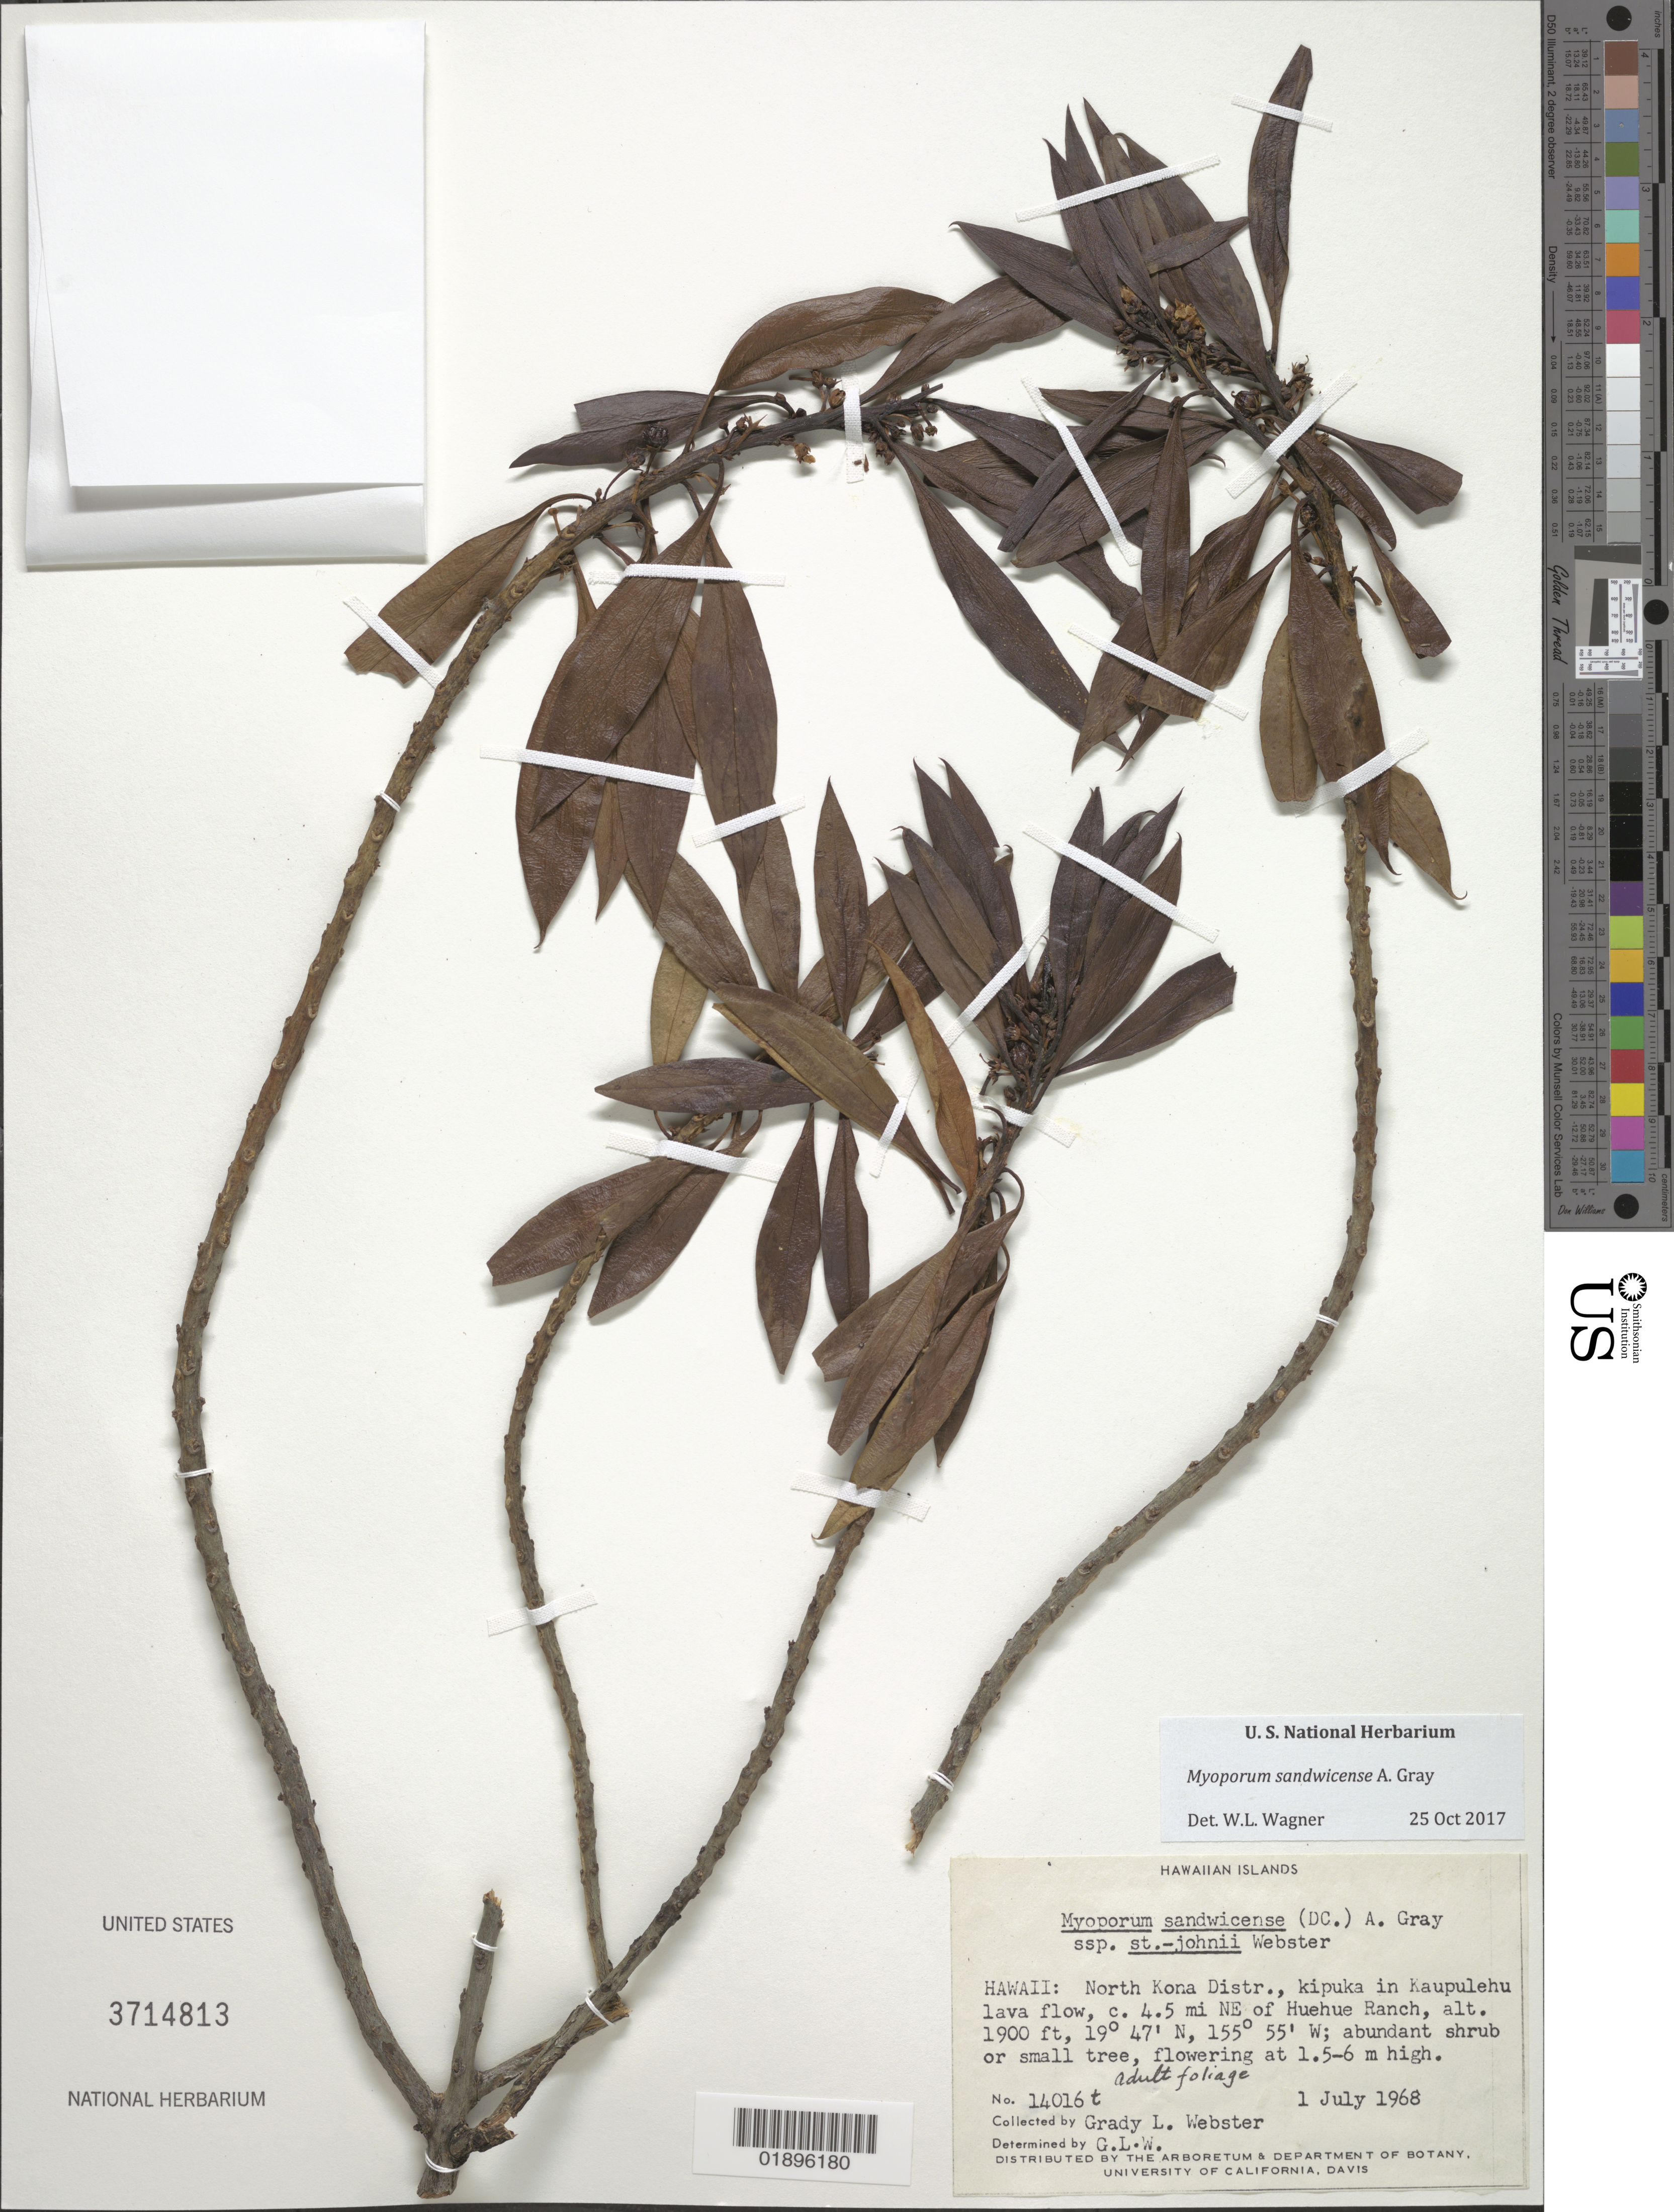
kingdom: Plantae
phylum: Tracheophyta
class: Magnoliopsida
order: Lamiales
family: Scrophulariaceae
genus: Myoporum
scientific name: Myoporum sandwicense subsp. sandwicense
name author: A. Gray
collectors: G. L. Webster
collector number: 14016t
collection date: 1968-07-01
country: United States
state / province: Hawaii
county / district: Hawaii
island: Hawaii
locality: North Kona district, kipuka in Kaupulehu lava flow, c 4.5 mi NE of Huehue Ranch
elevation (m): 4272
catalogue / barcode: US 3714813